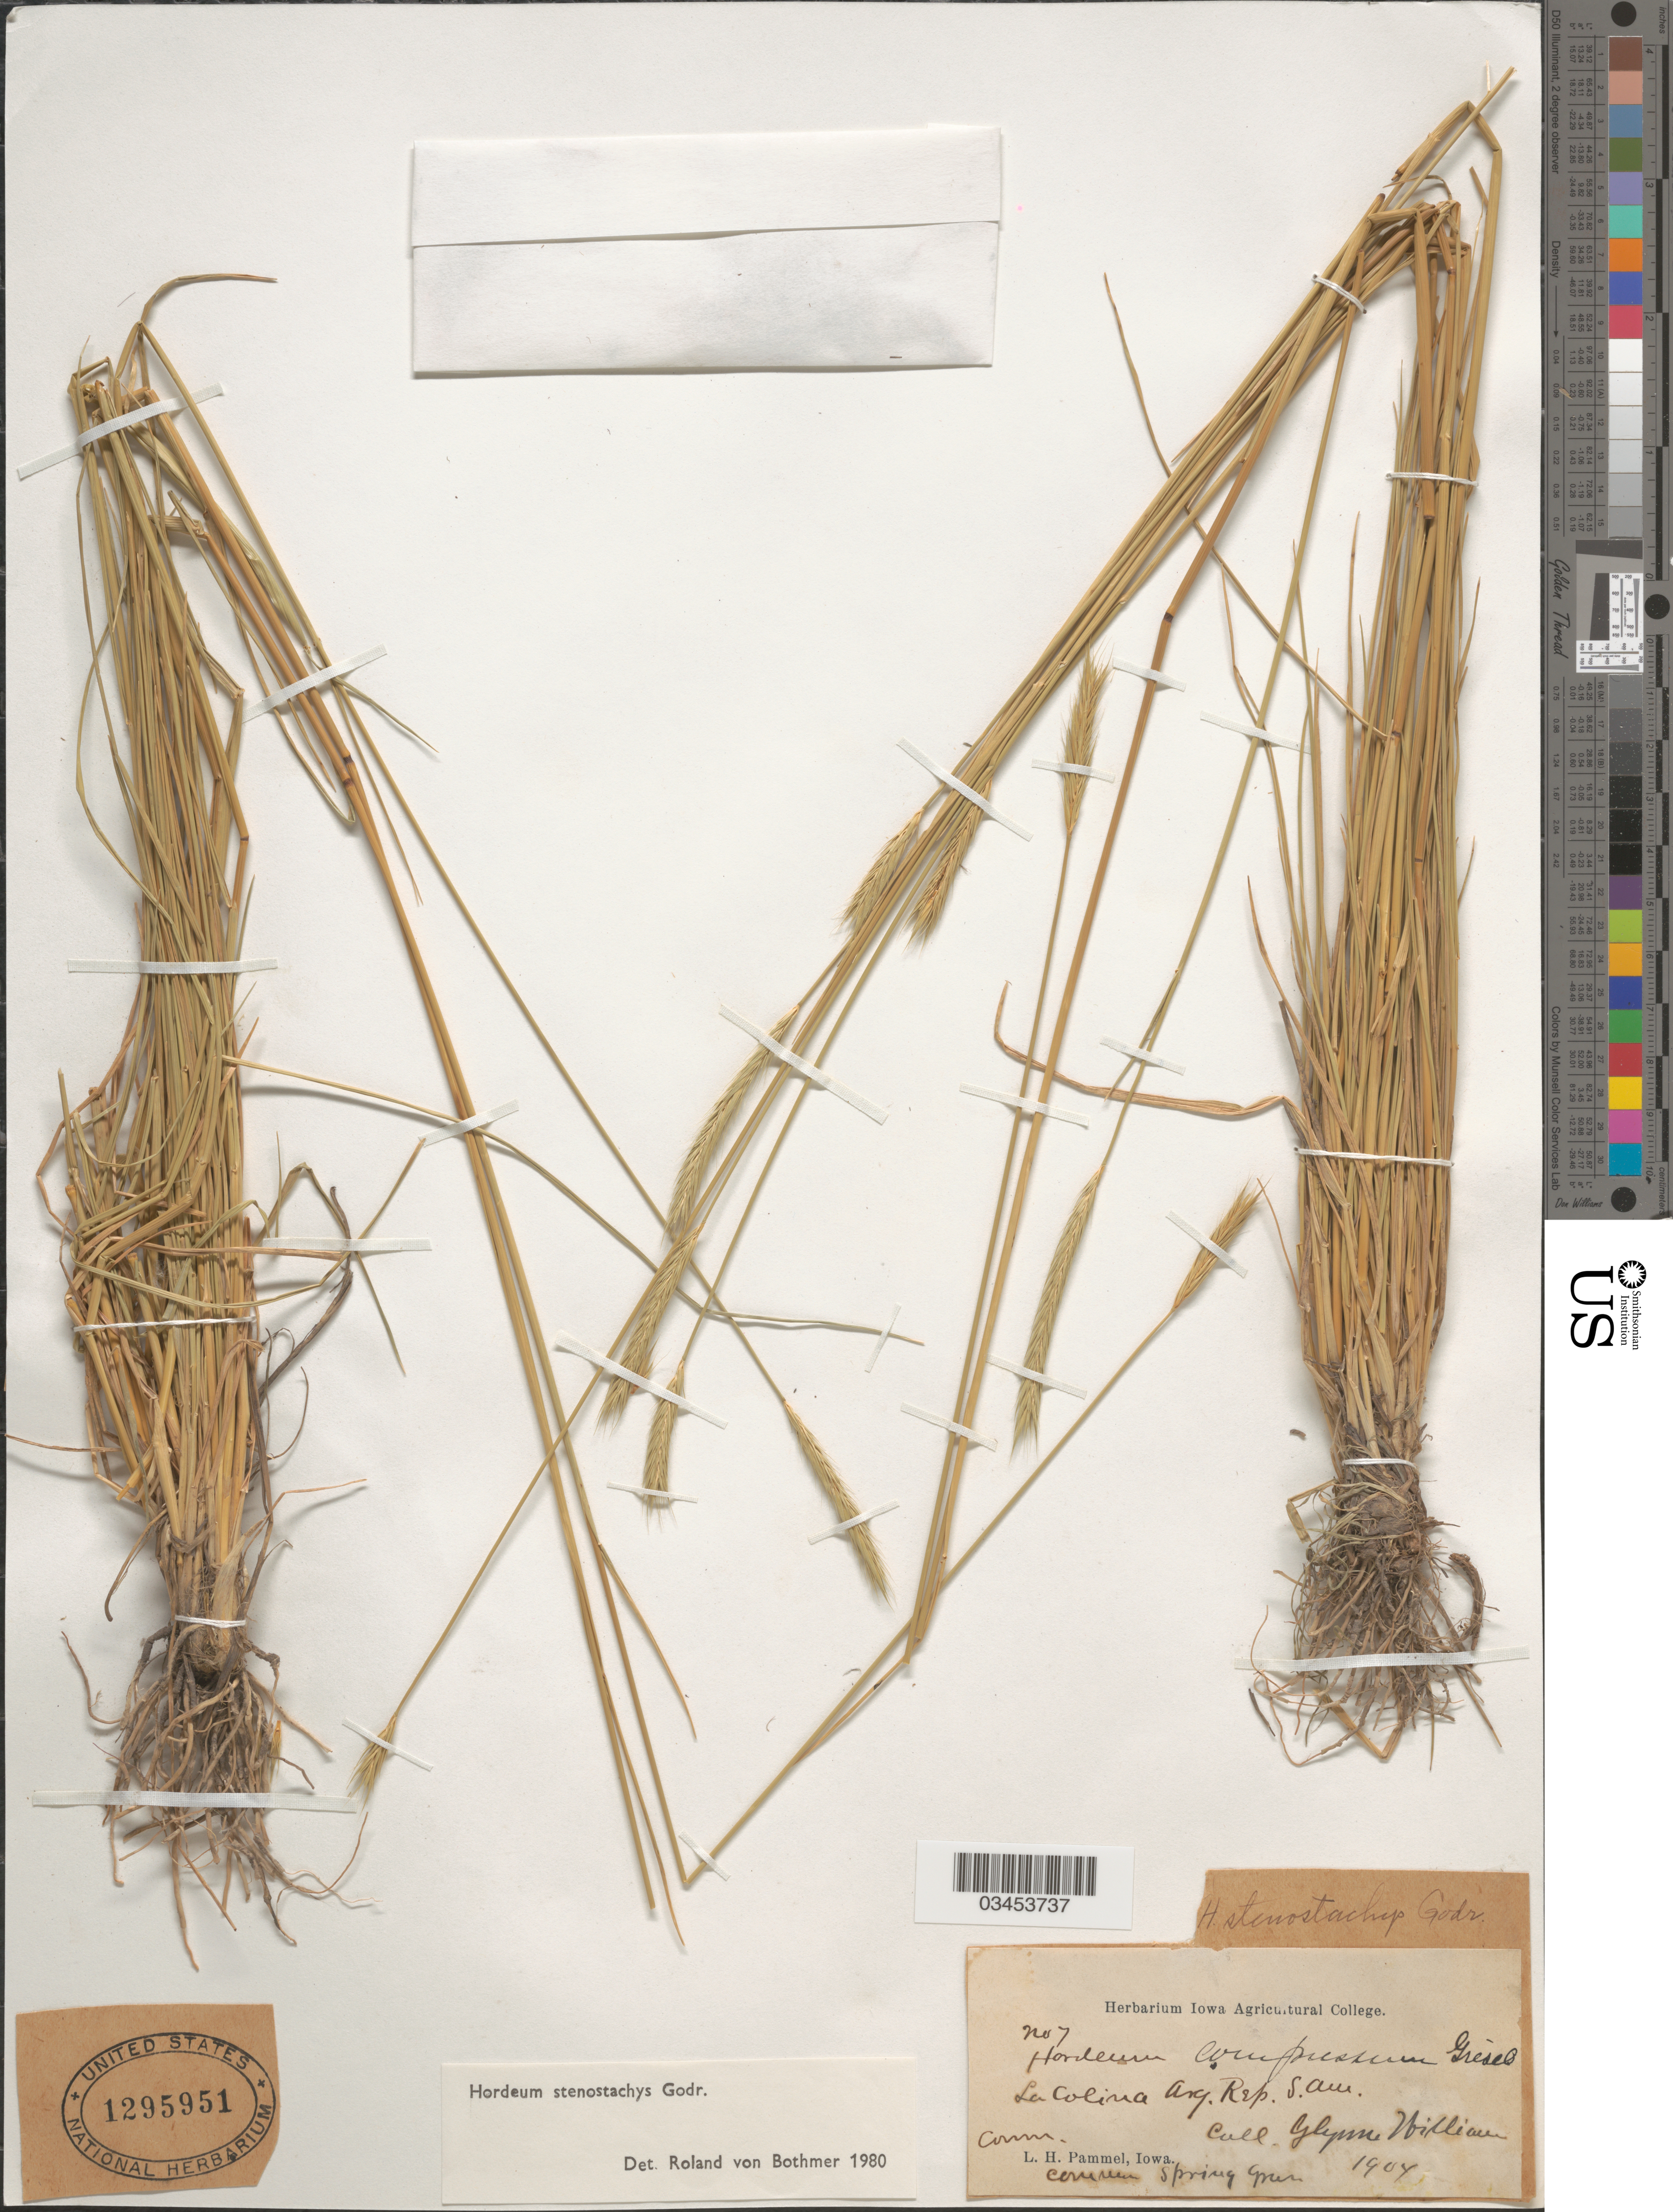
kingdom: Plantae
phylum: Tracheophyta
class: Liliopsida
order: Poales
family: Poaceae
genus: Hordeum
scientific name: Hordeum stenostachys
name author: Godr.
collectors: G. Williams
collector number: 7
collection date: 1904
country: Argentina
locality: La Colina.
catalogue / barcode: US 1295951